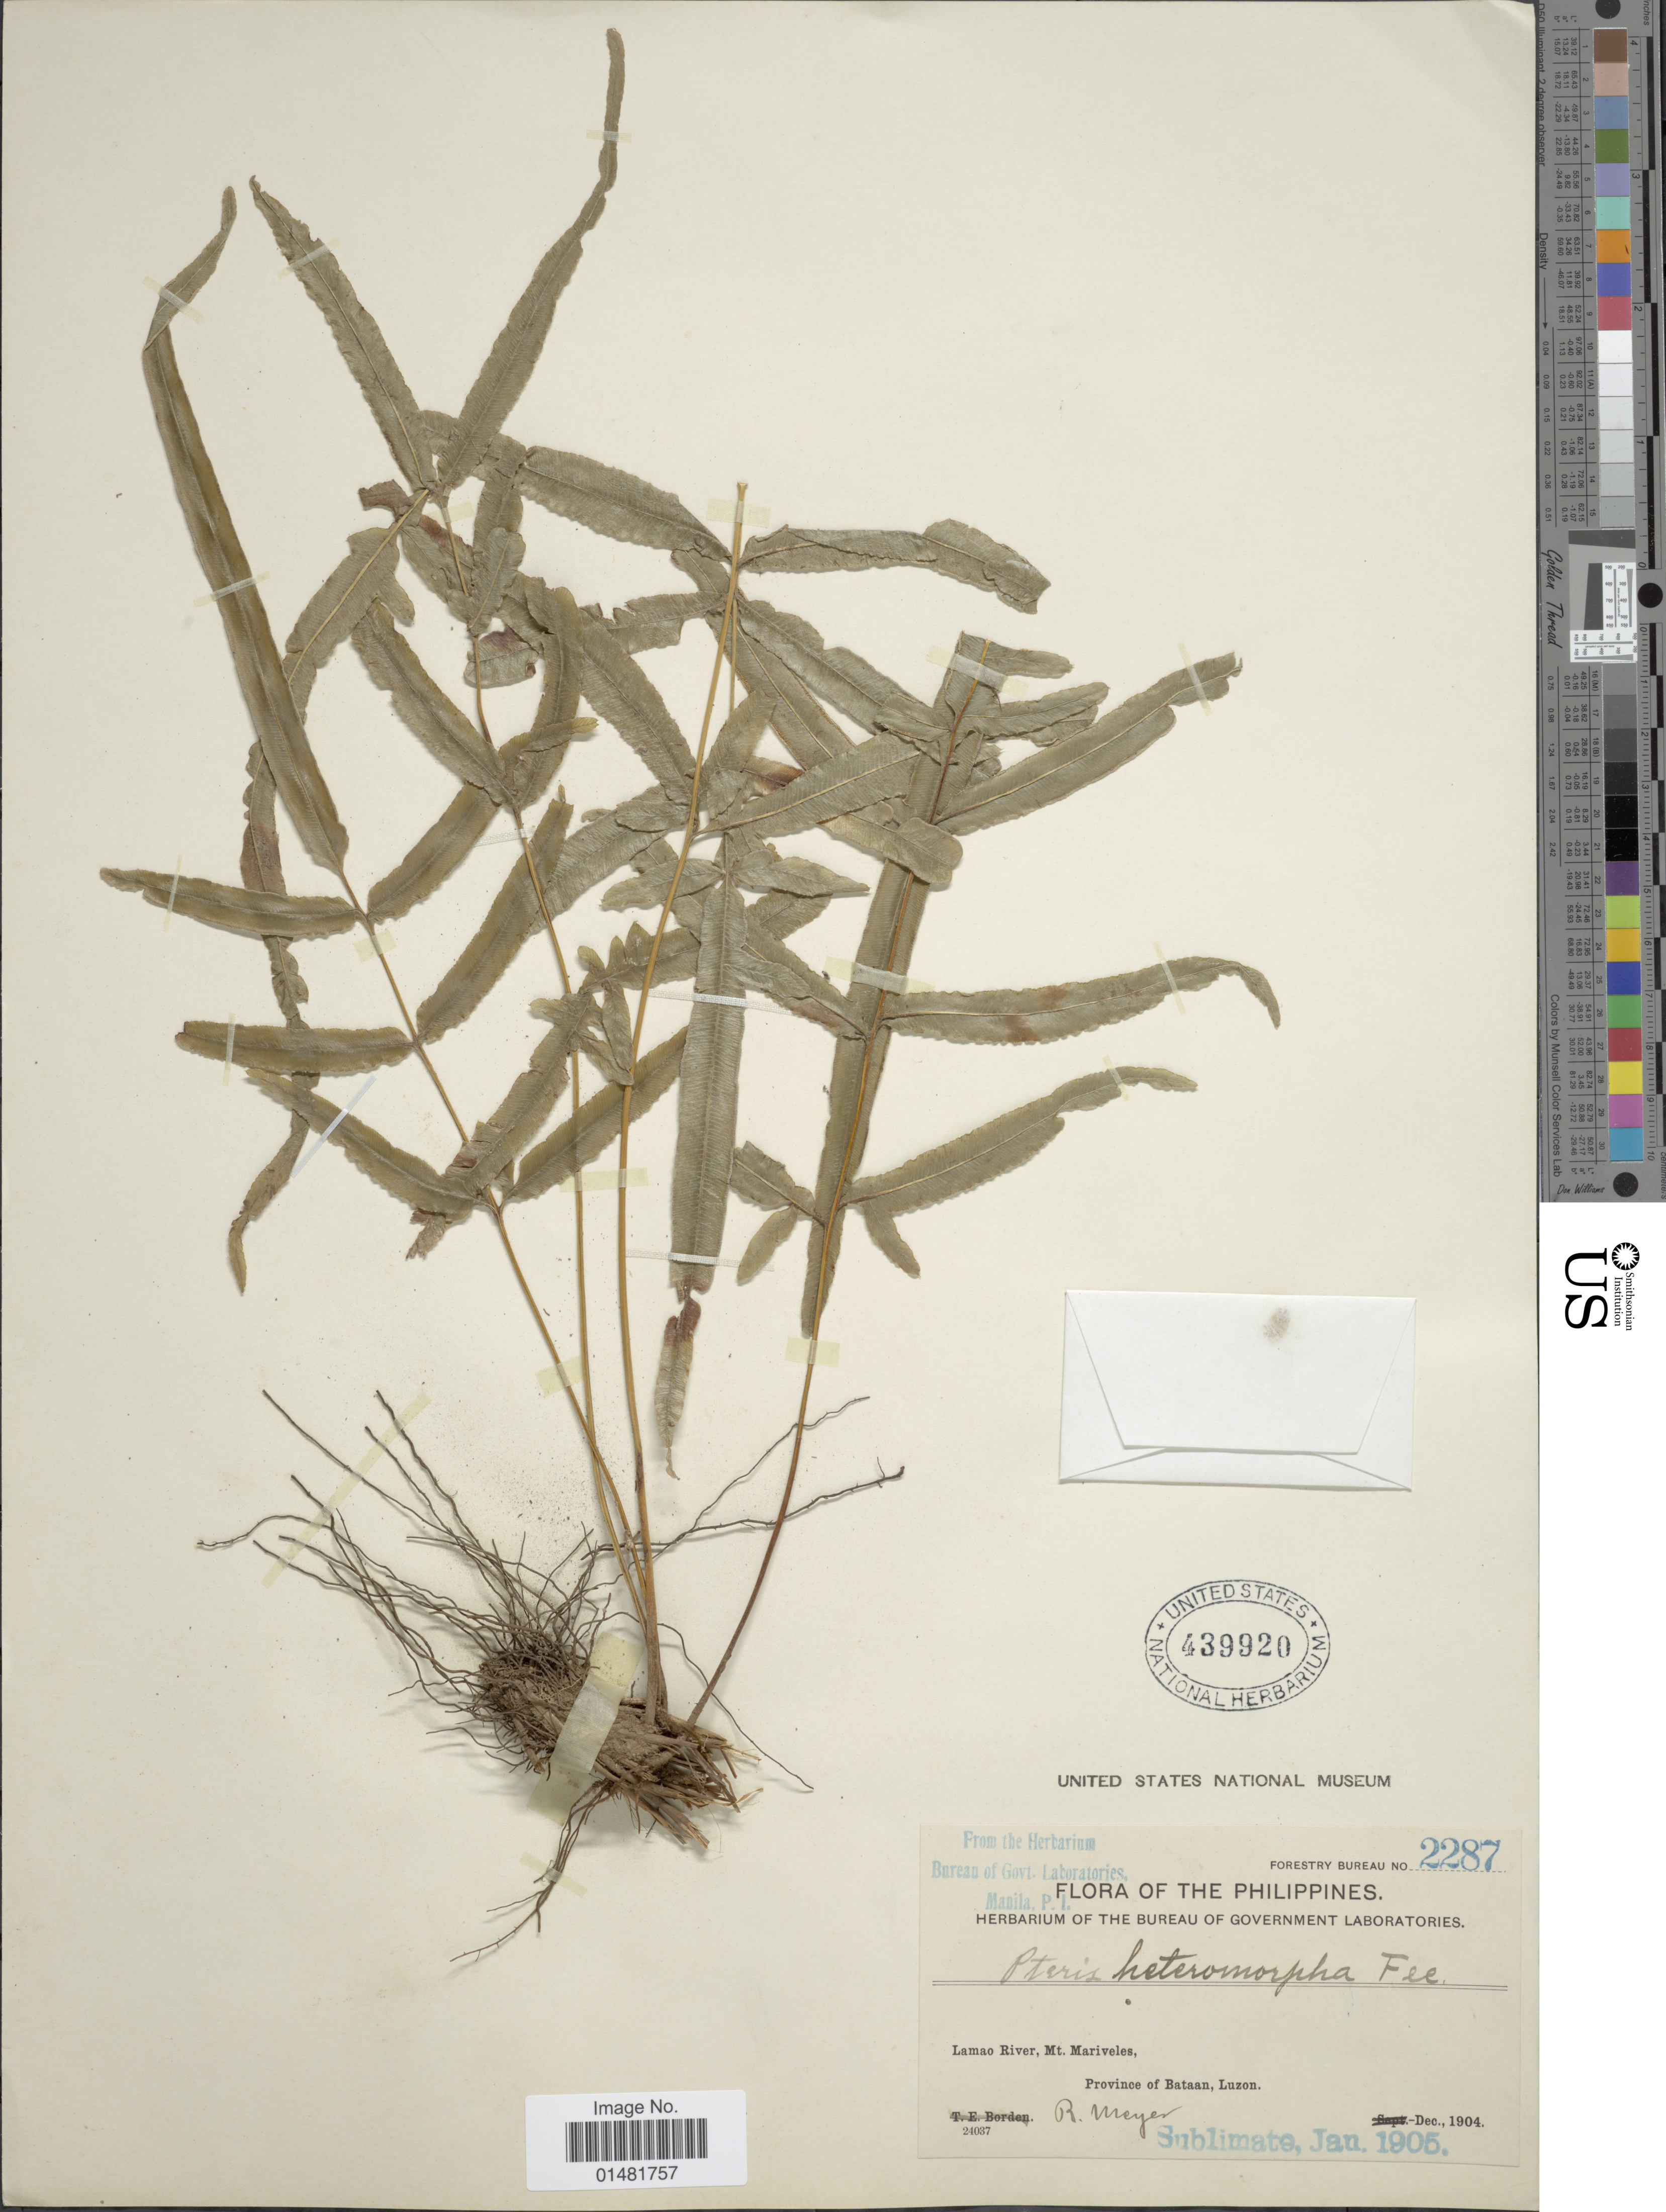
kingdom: Plantae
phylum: Tracheophyta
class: Polypodiopsida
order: Polypodiales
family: Pteridaceae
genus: Pteris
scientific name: Pteris heteromorpha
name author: Fée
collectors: R. Meyer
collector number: Forestry Bureau 2287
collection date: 1904-12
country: Philippines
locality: Lamao River, Mt. Mariveles, Province of Bataan, Luzon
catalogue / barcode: US 439920